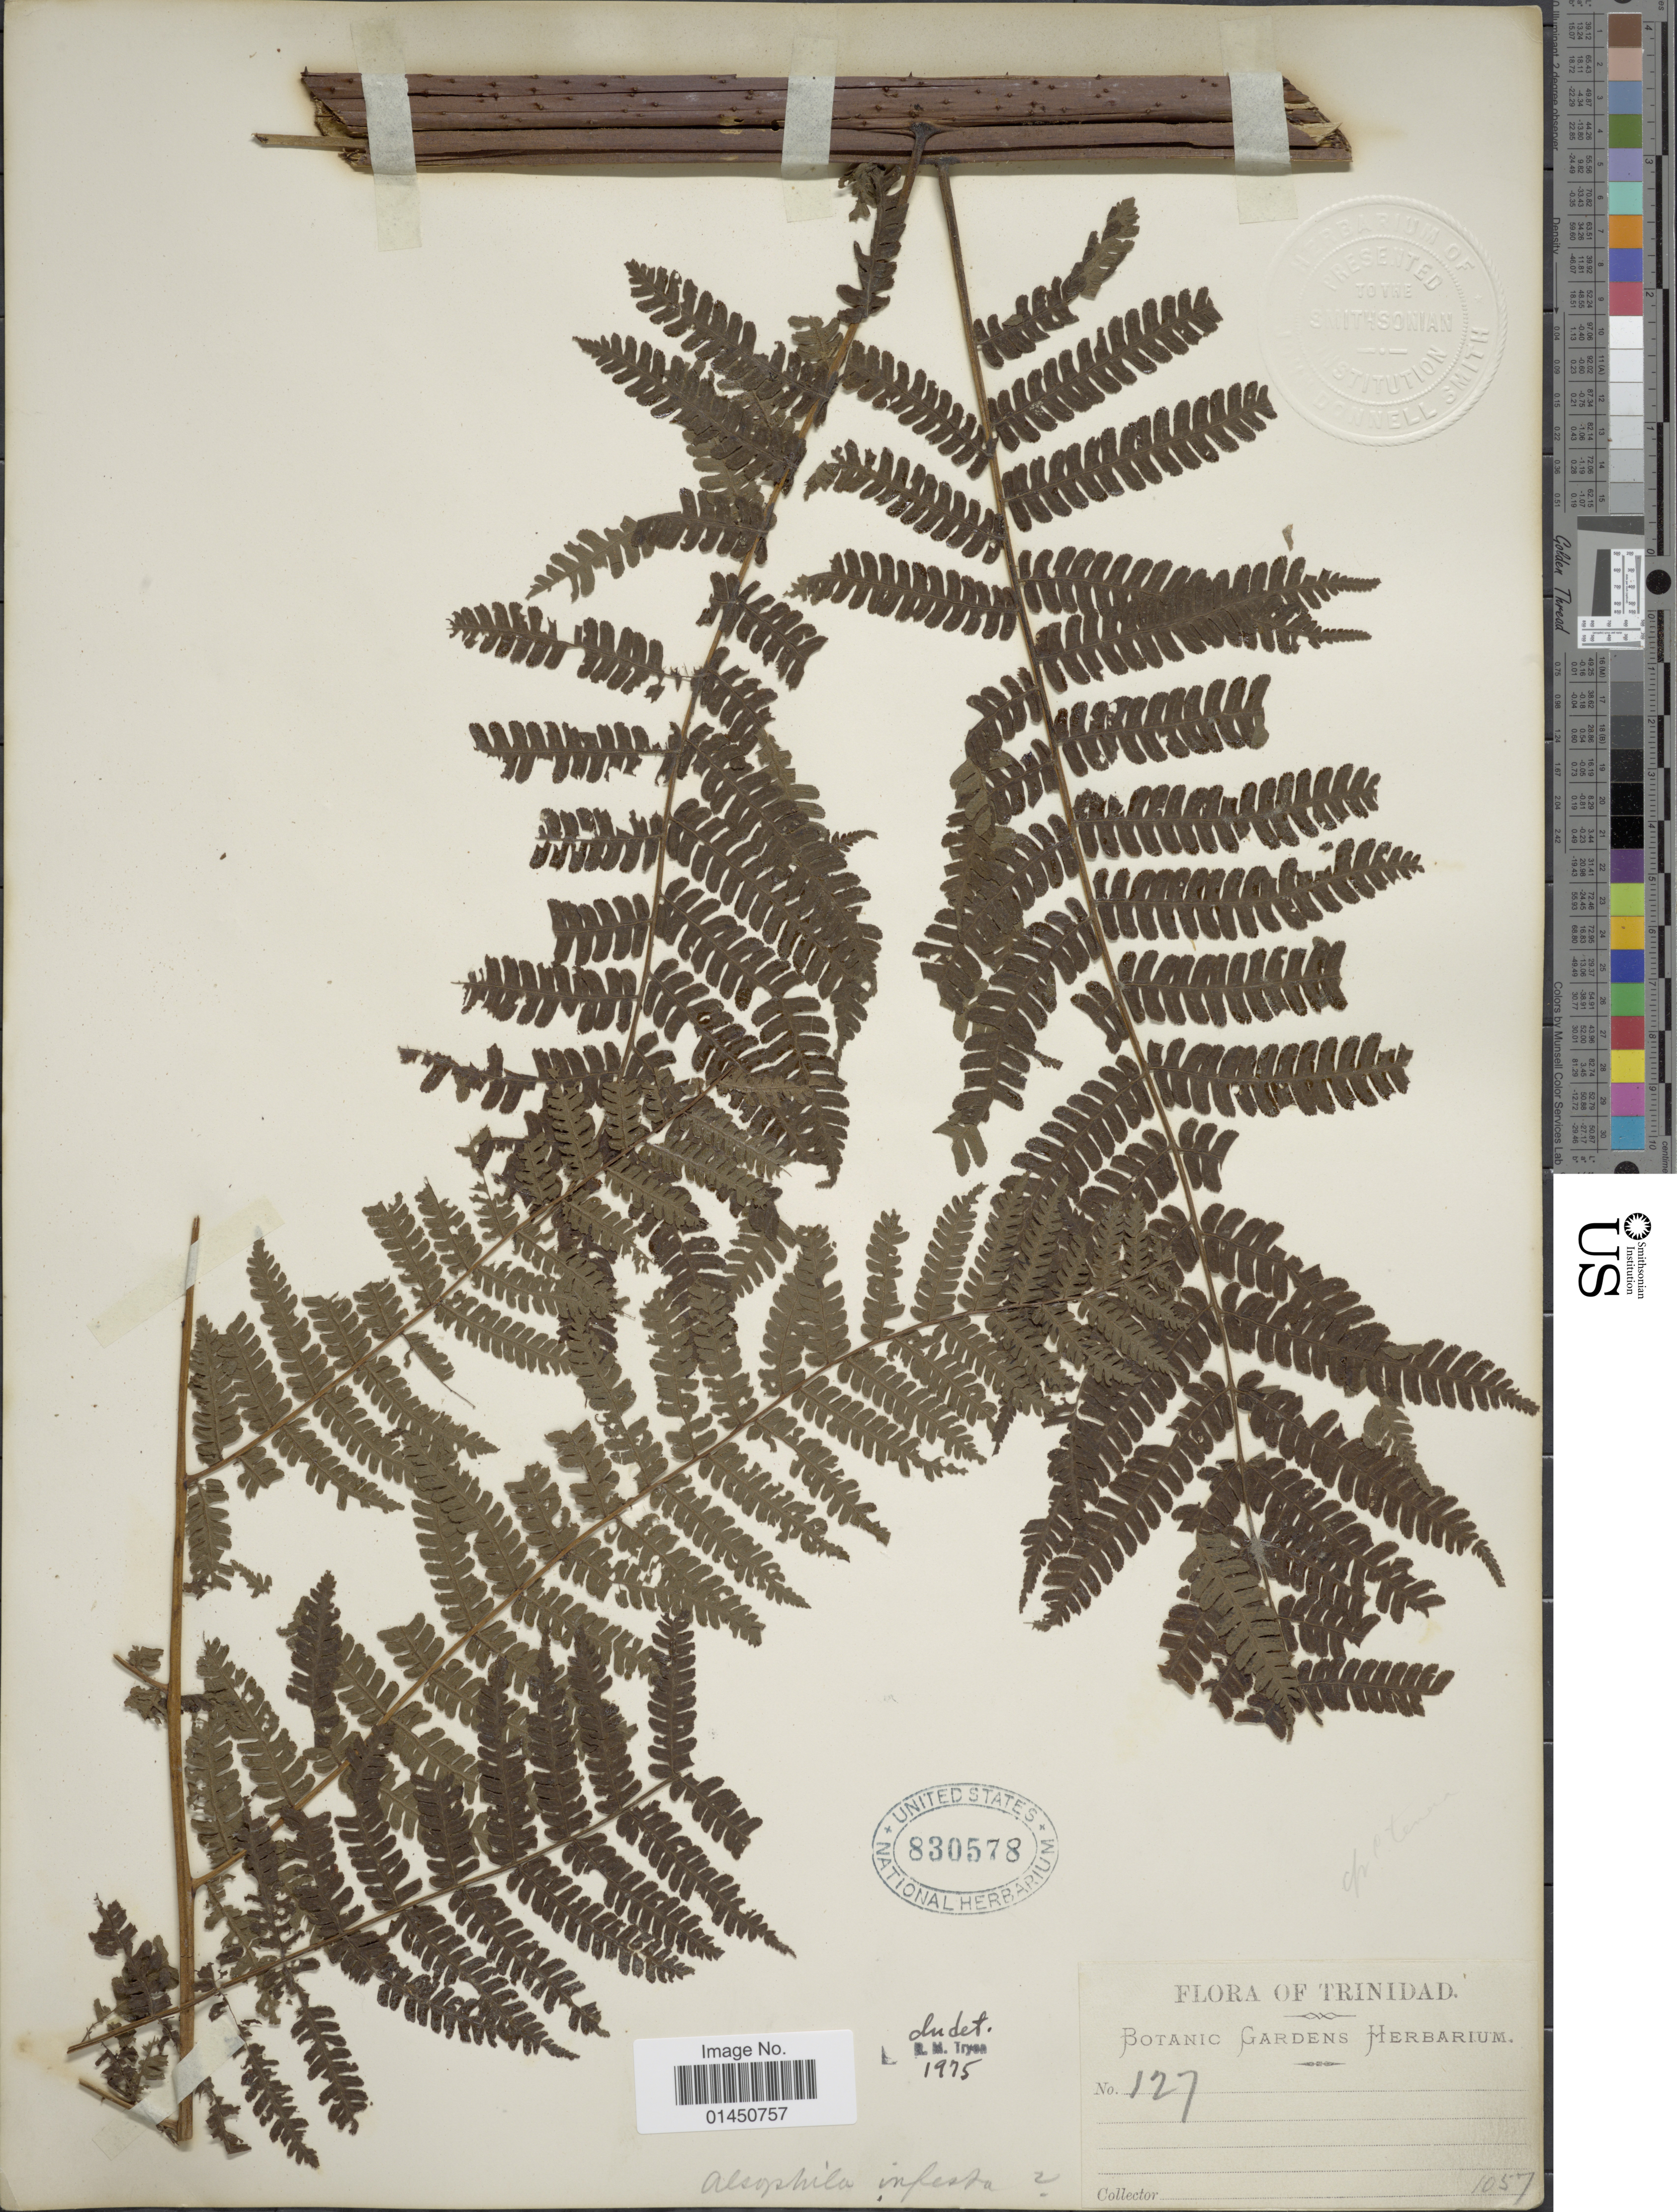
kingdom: Plantae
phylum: Tracheophyta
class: Polypodiopsida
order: Cyatheales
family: Cyatheaceae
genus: Cyathea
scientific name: Cyathea sp.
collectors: ex herb. Bot. Gard.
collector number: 127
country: Trinidad and Tobago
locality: Trinidad.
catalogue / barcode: US 830578